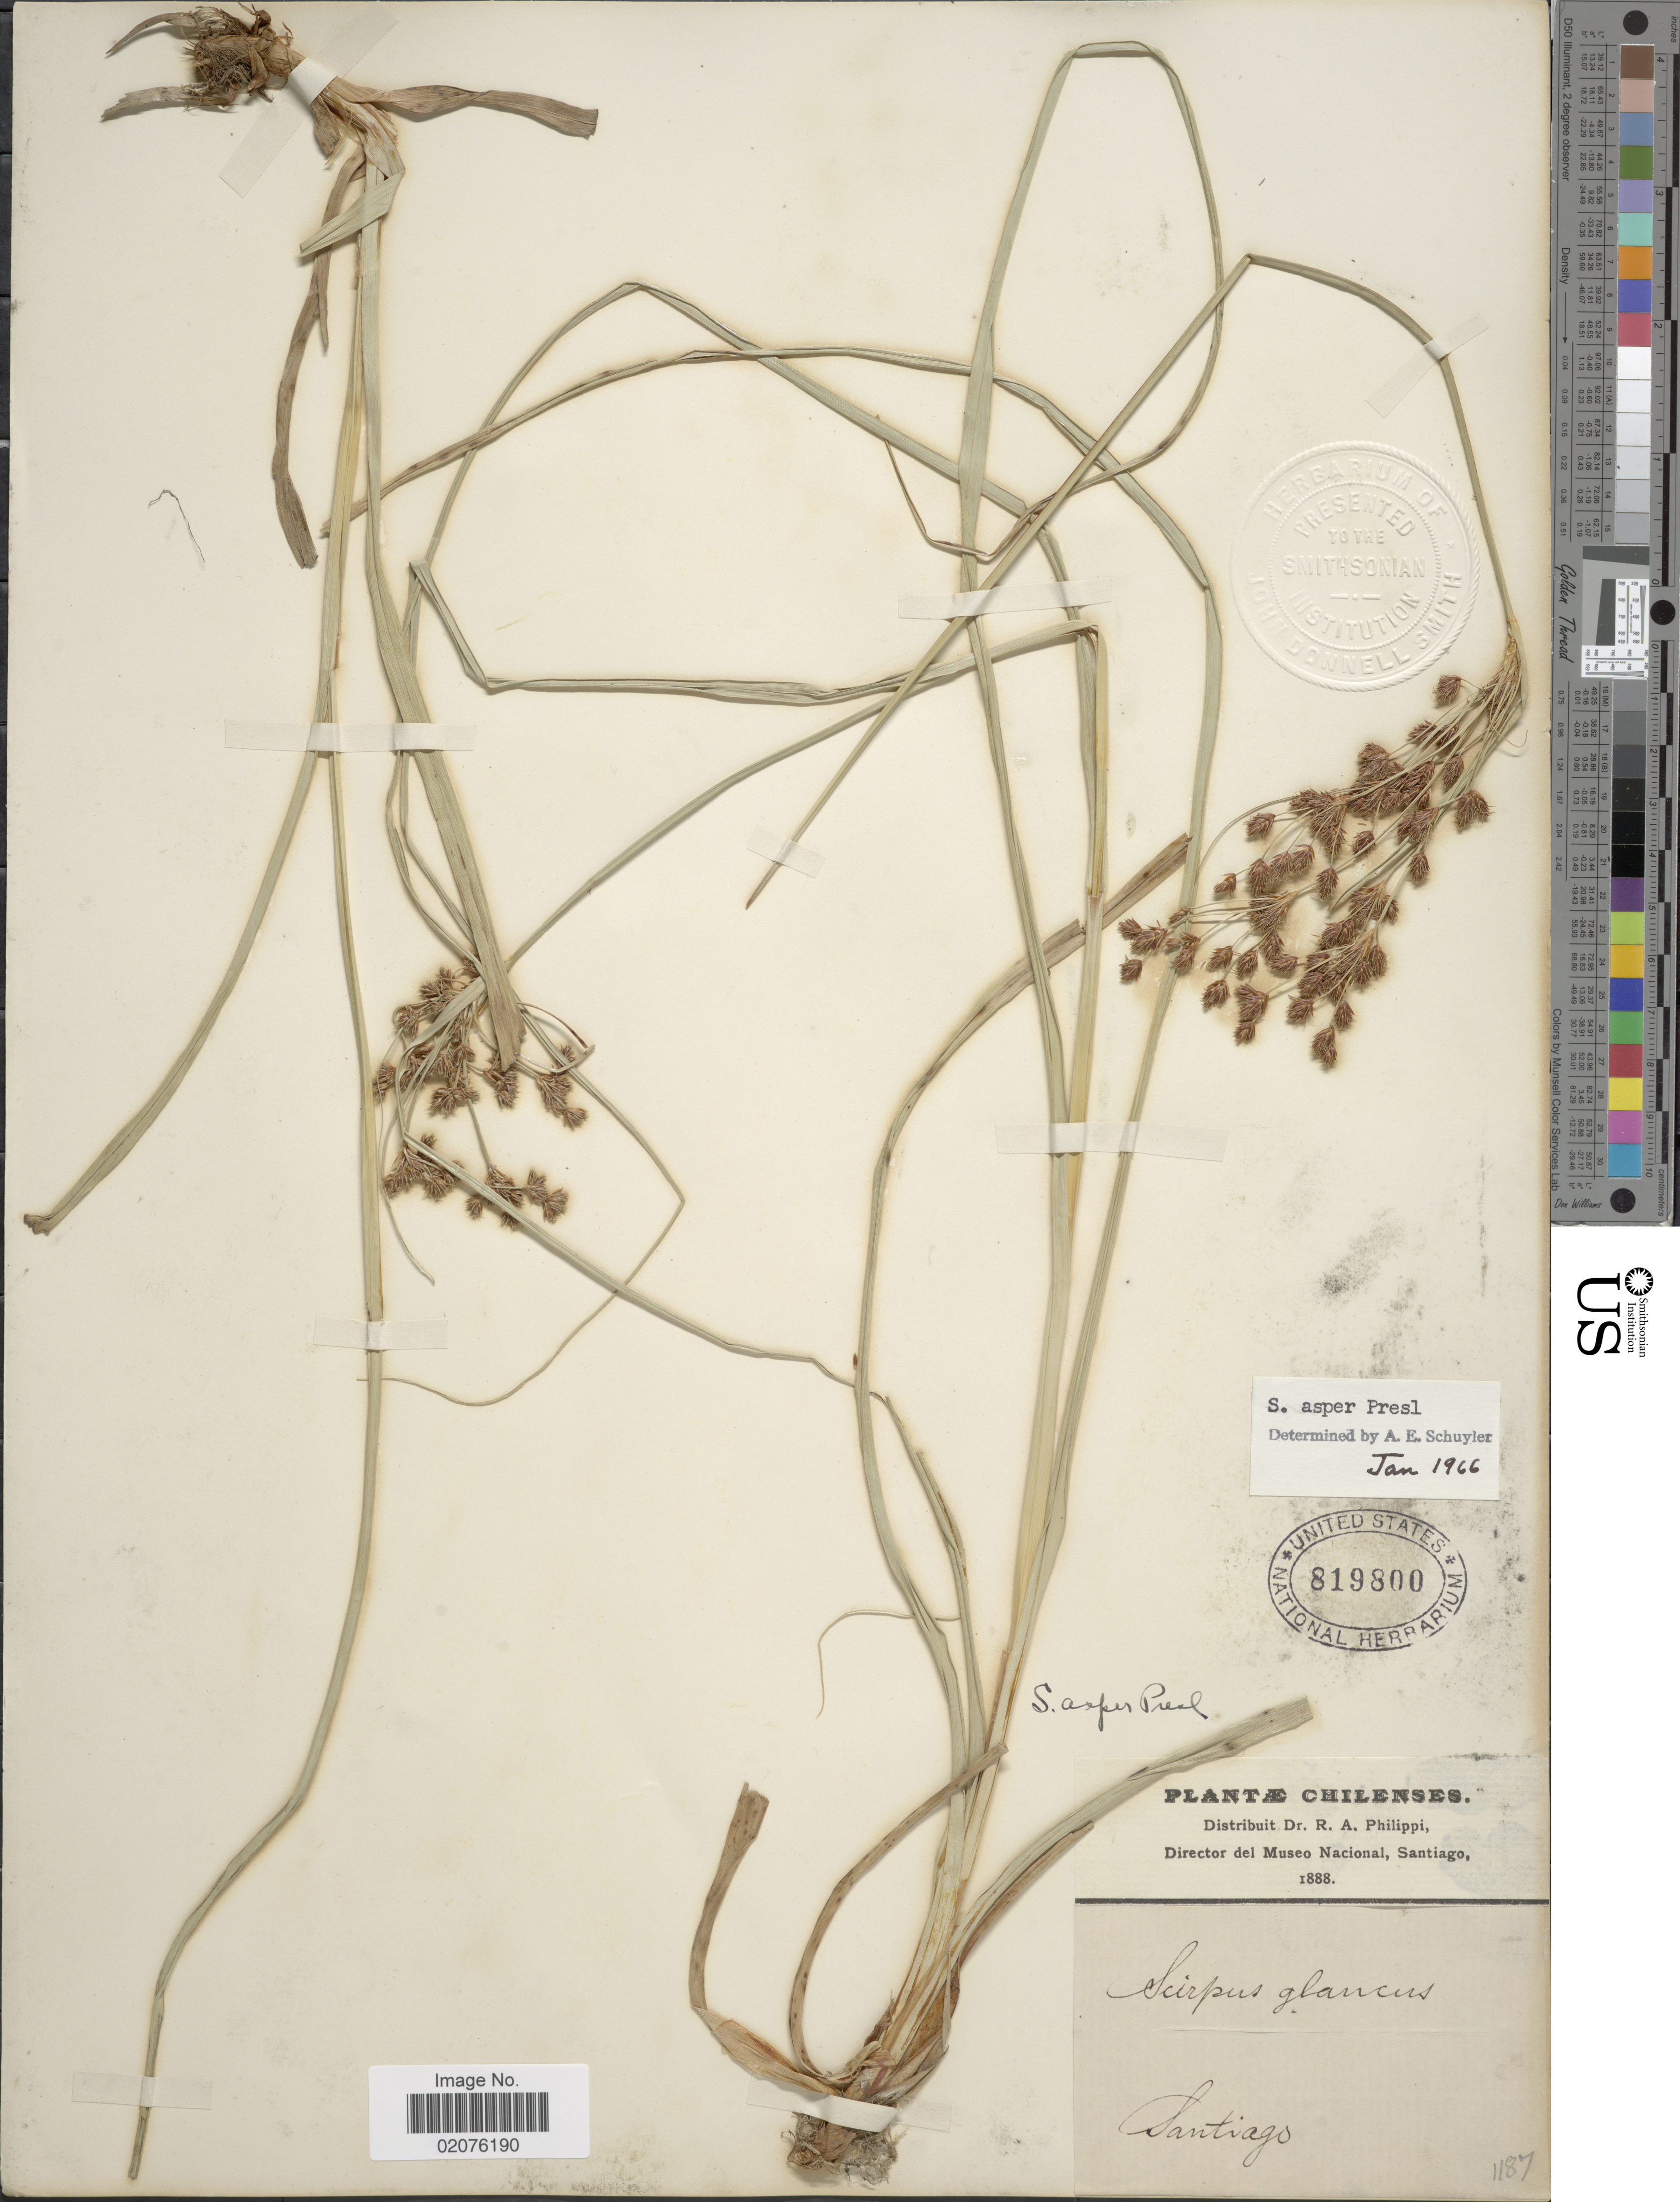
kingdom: Plantae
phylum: Tracheophyta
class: Liliopsida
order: Poales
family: Cyperaceae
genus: Rhodoscirpus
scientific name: Rhodoscirpus asper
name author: (J. Presl & C. Presl) Lév.-Bourret et al.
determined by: Strong, Mark T., (BOT), Smithsonian Institution - National Museum of Natural History (UNITED STATES)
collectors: R. A. Philippi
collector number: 1187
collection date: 1888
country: Chile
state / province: Región Metropolitana (RM)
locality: Santiago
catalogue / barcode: US 819800